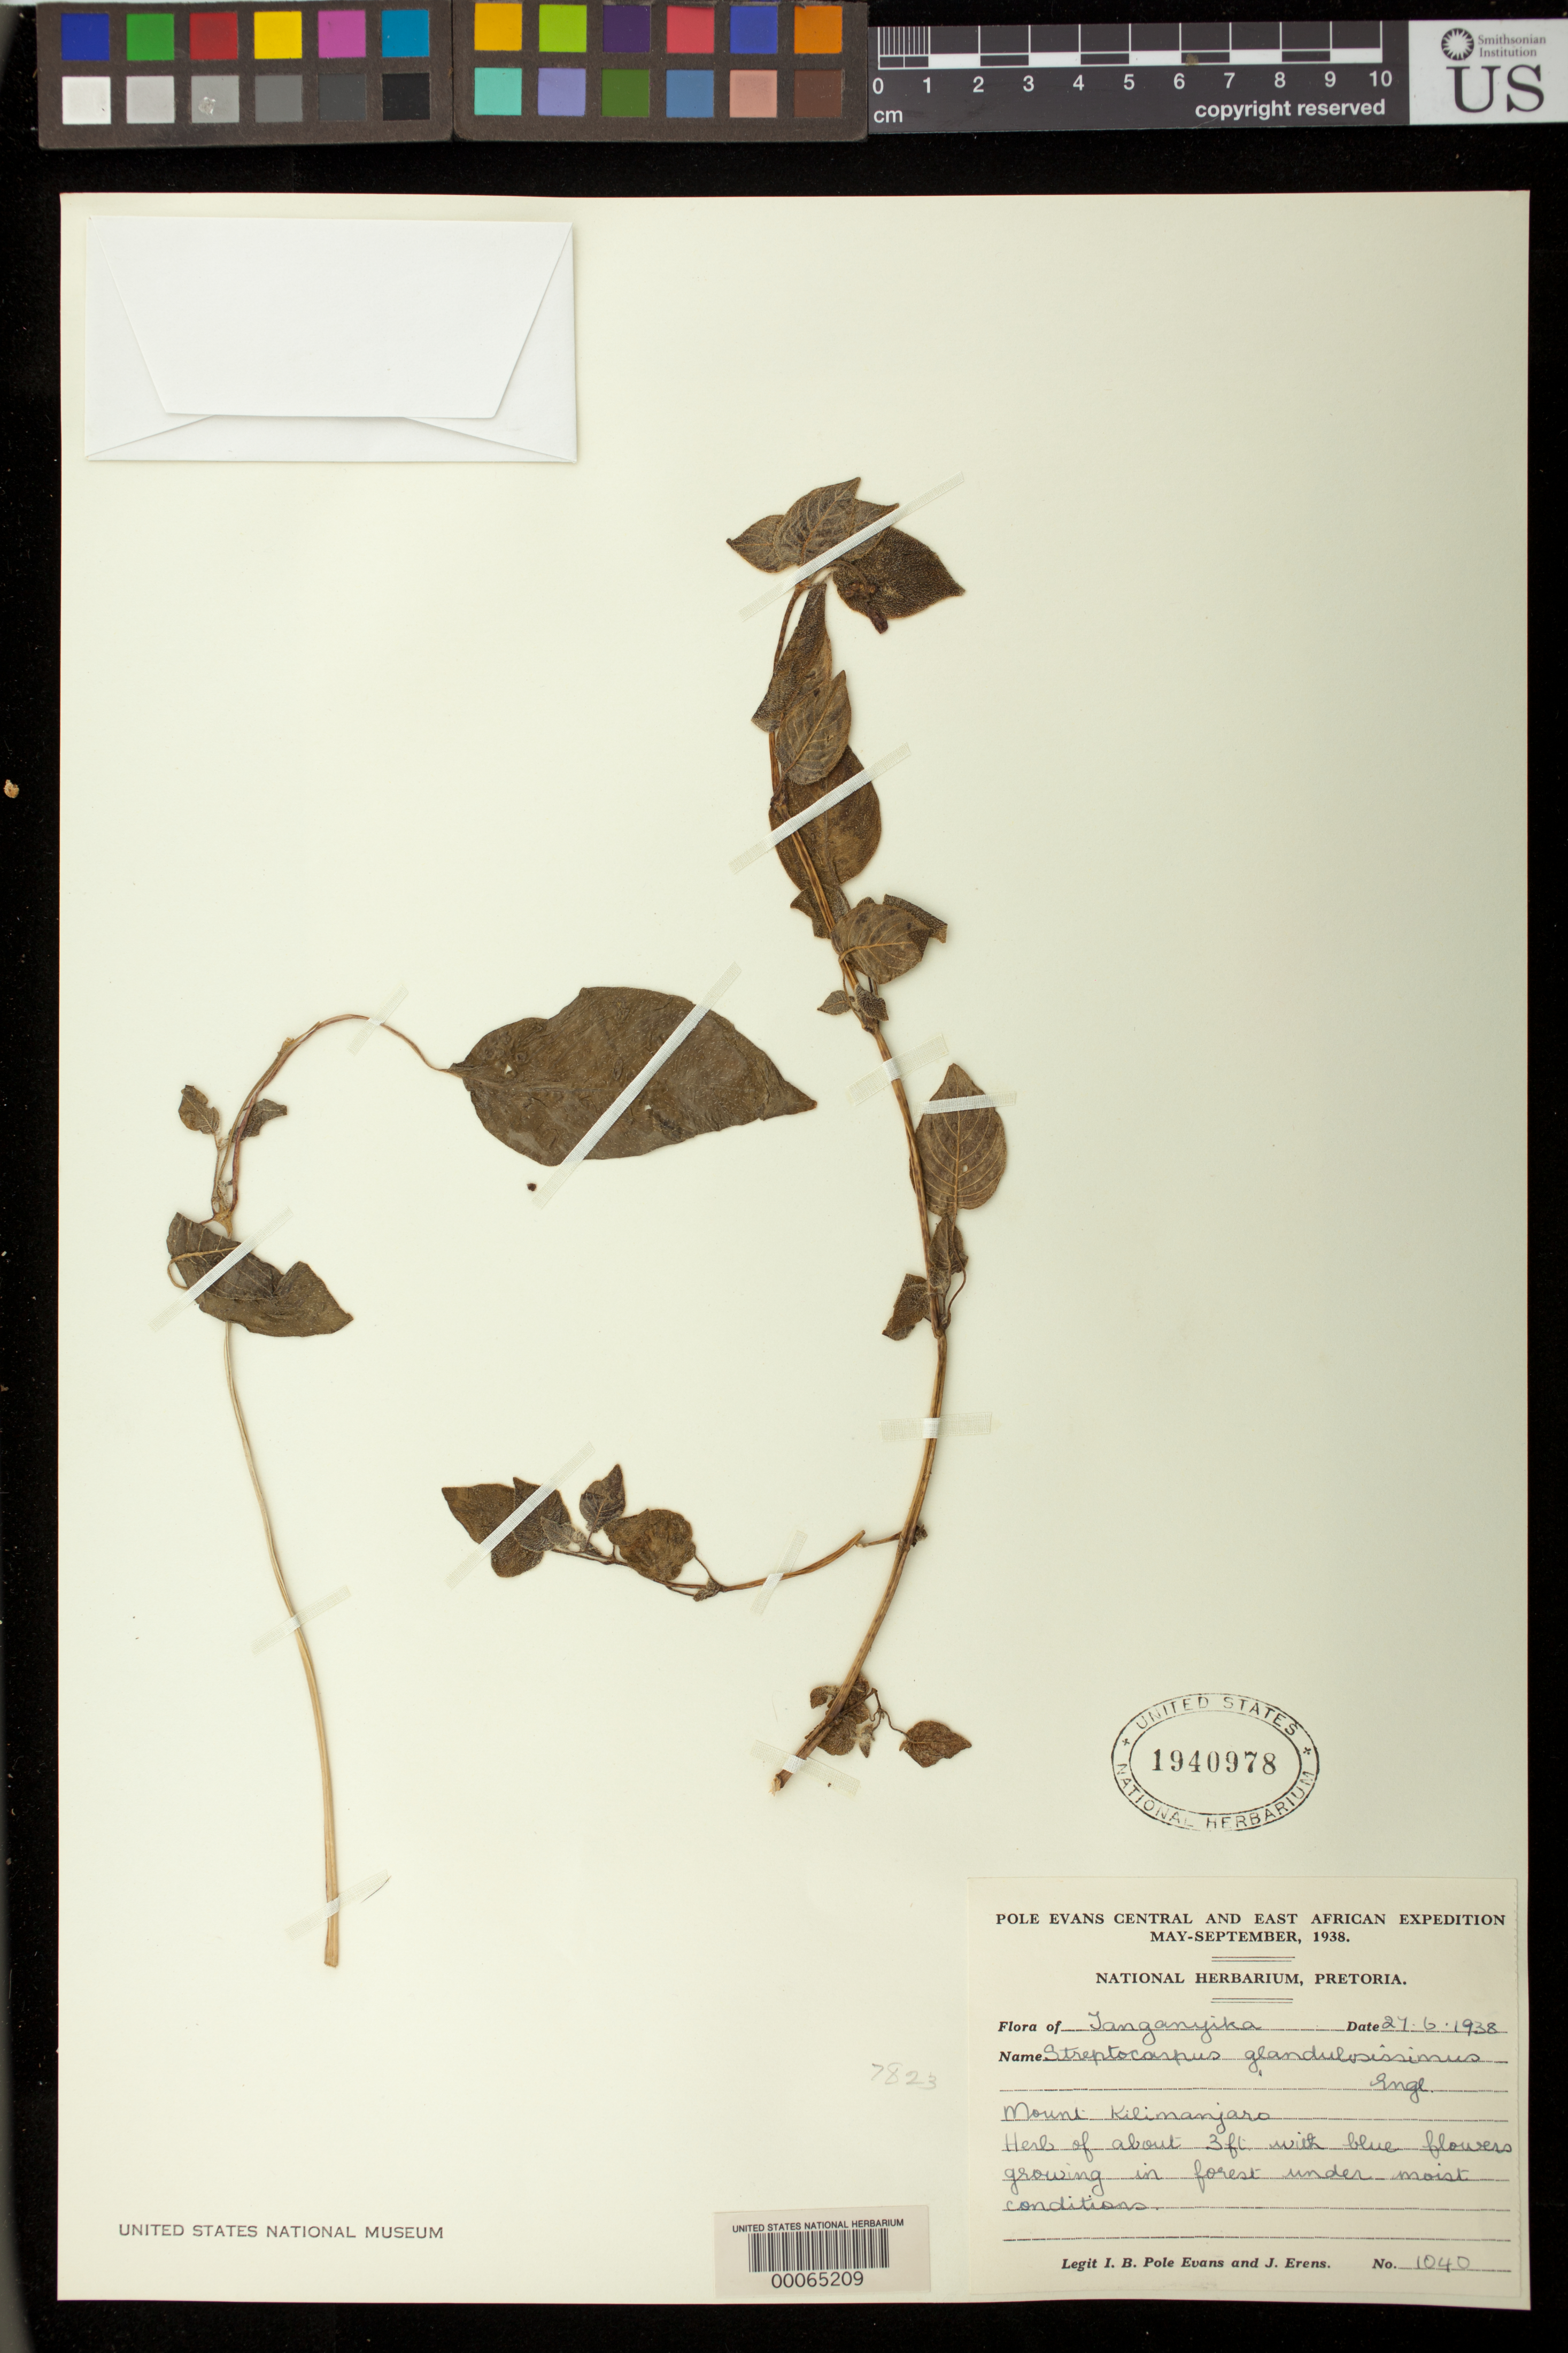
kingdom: Plantae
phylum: Tracheophyta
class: Magnoliopsida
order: Lamiales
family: Gesneriaceae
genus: Streptocarpus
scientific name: Streptocarpus glandulosissimus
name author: Engl.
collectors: I. B. Pole-Evans & J. Erens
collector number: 1040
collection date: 1938-06-27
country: Tanzania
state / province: Kilimanjaro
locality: Tanganyika, Mount Kilimanjaro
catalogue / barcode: US 1940978